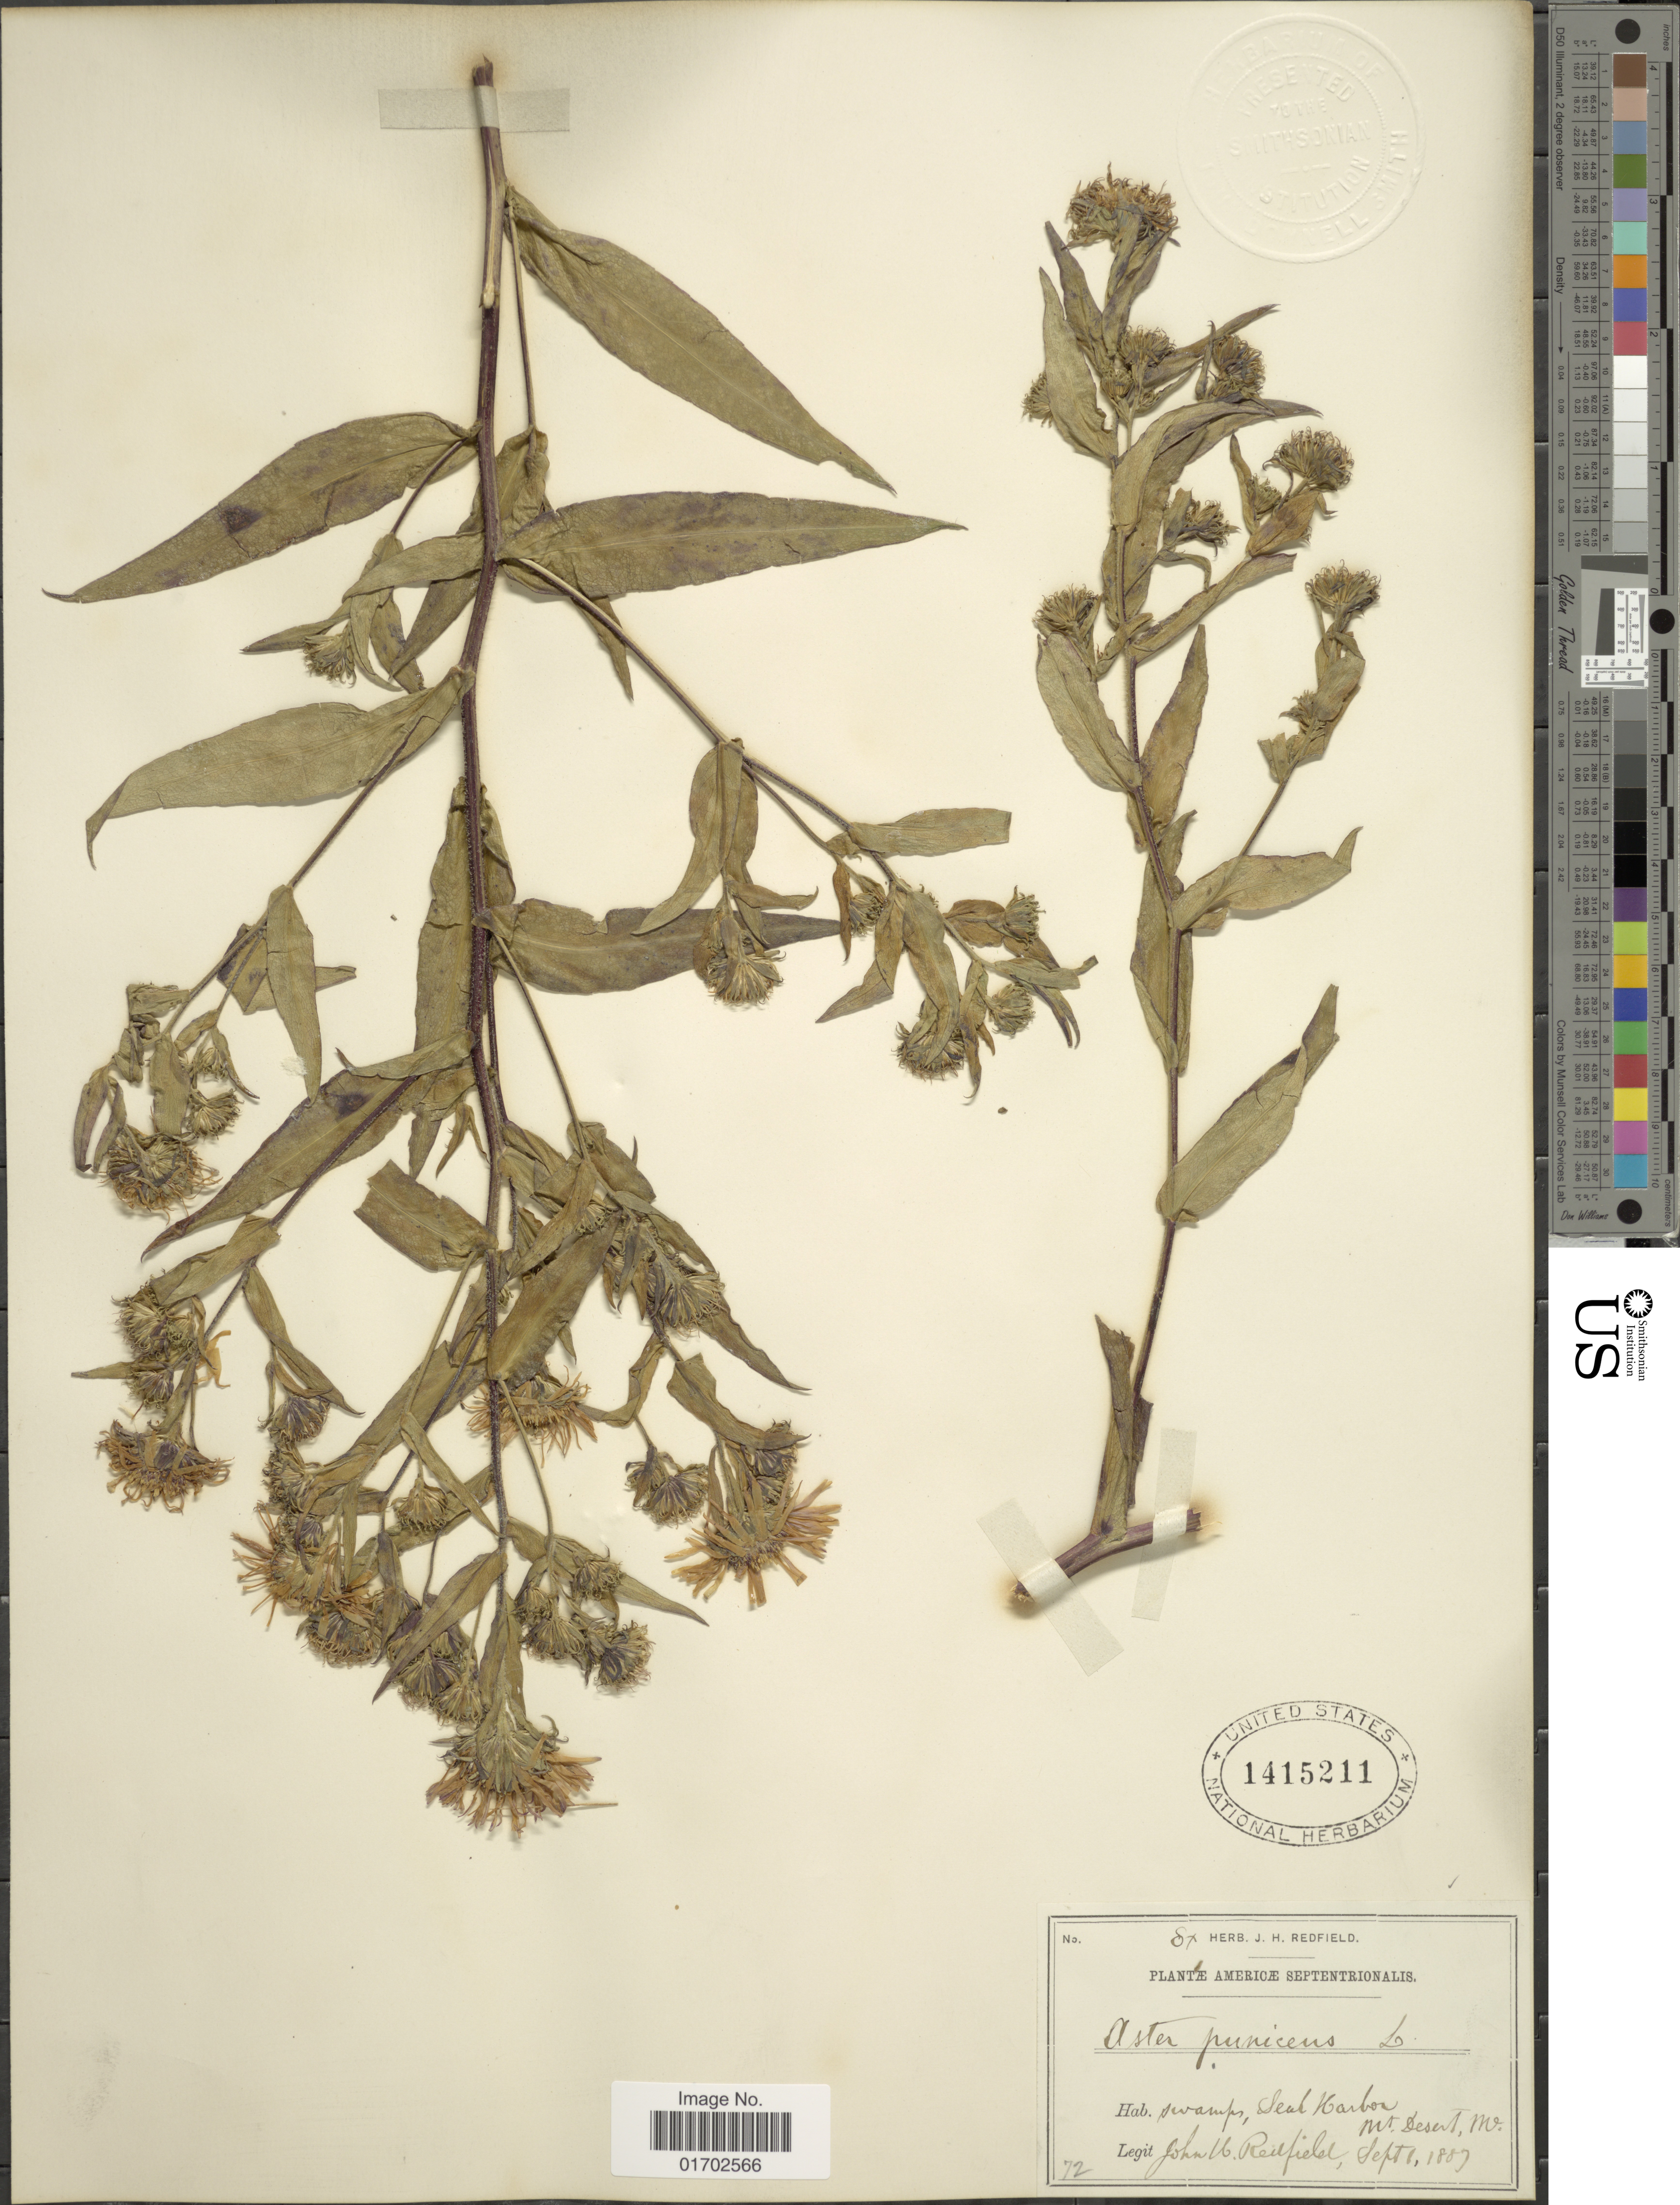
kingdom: Plantae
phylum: Tracheophyta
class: Magnoliopsida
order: Asterales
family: Asteraceae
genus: Symphyotrichum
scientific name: Symphyotrichum puniceum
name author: (L.) Á. Löve & D. Löve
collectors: J. Redfield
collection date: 1887-09-01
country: United States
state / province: Maine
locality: Swamp, Seal harbor, Mt. Desert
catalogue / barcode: US 1415211